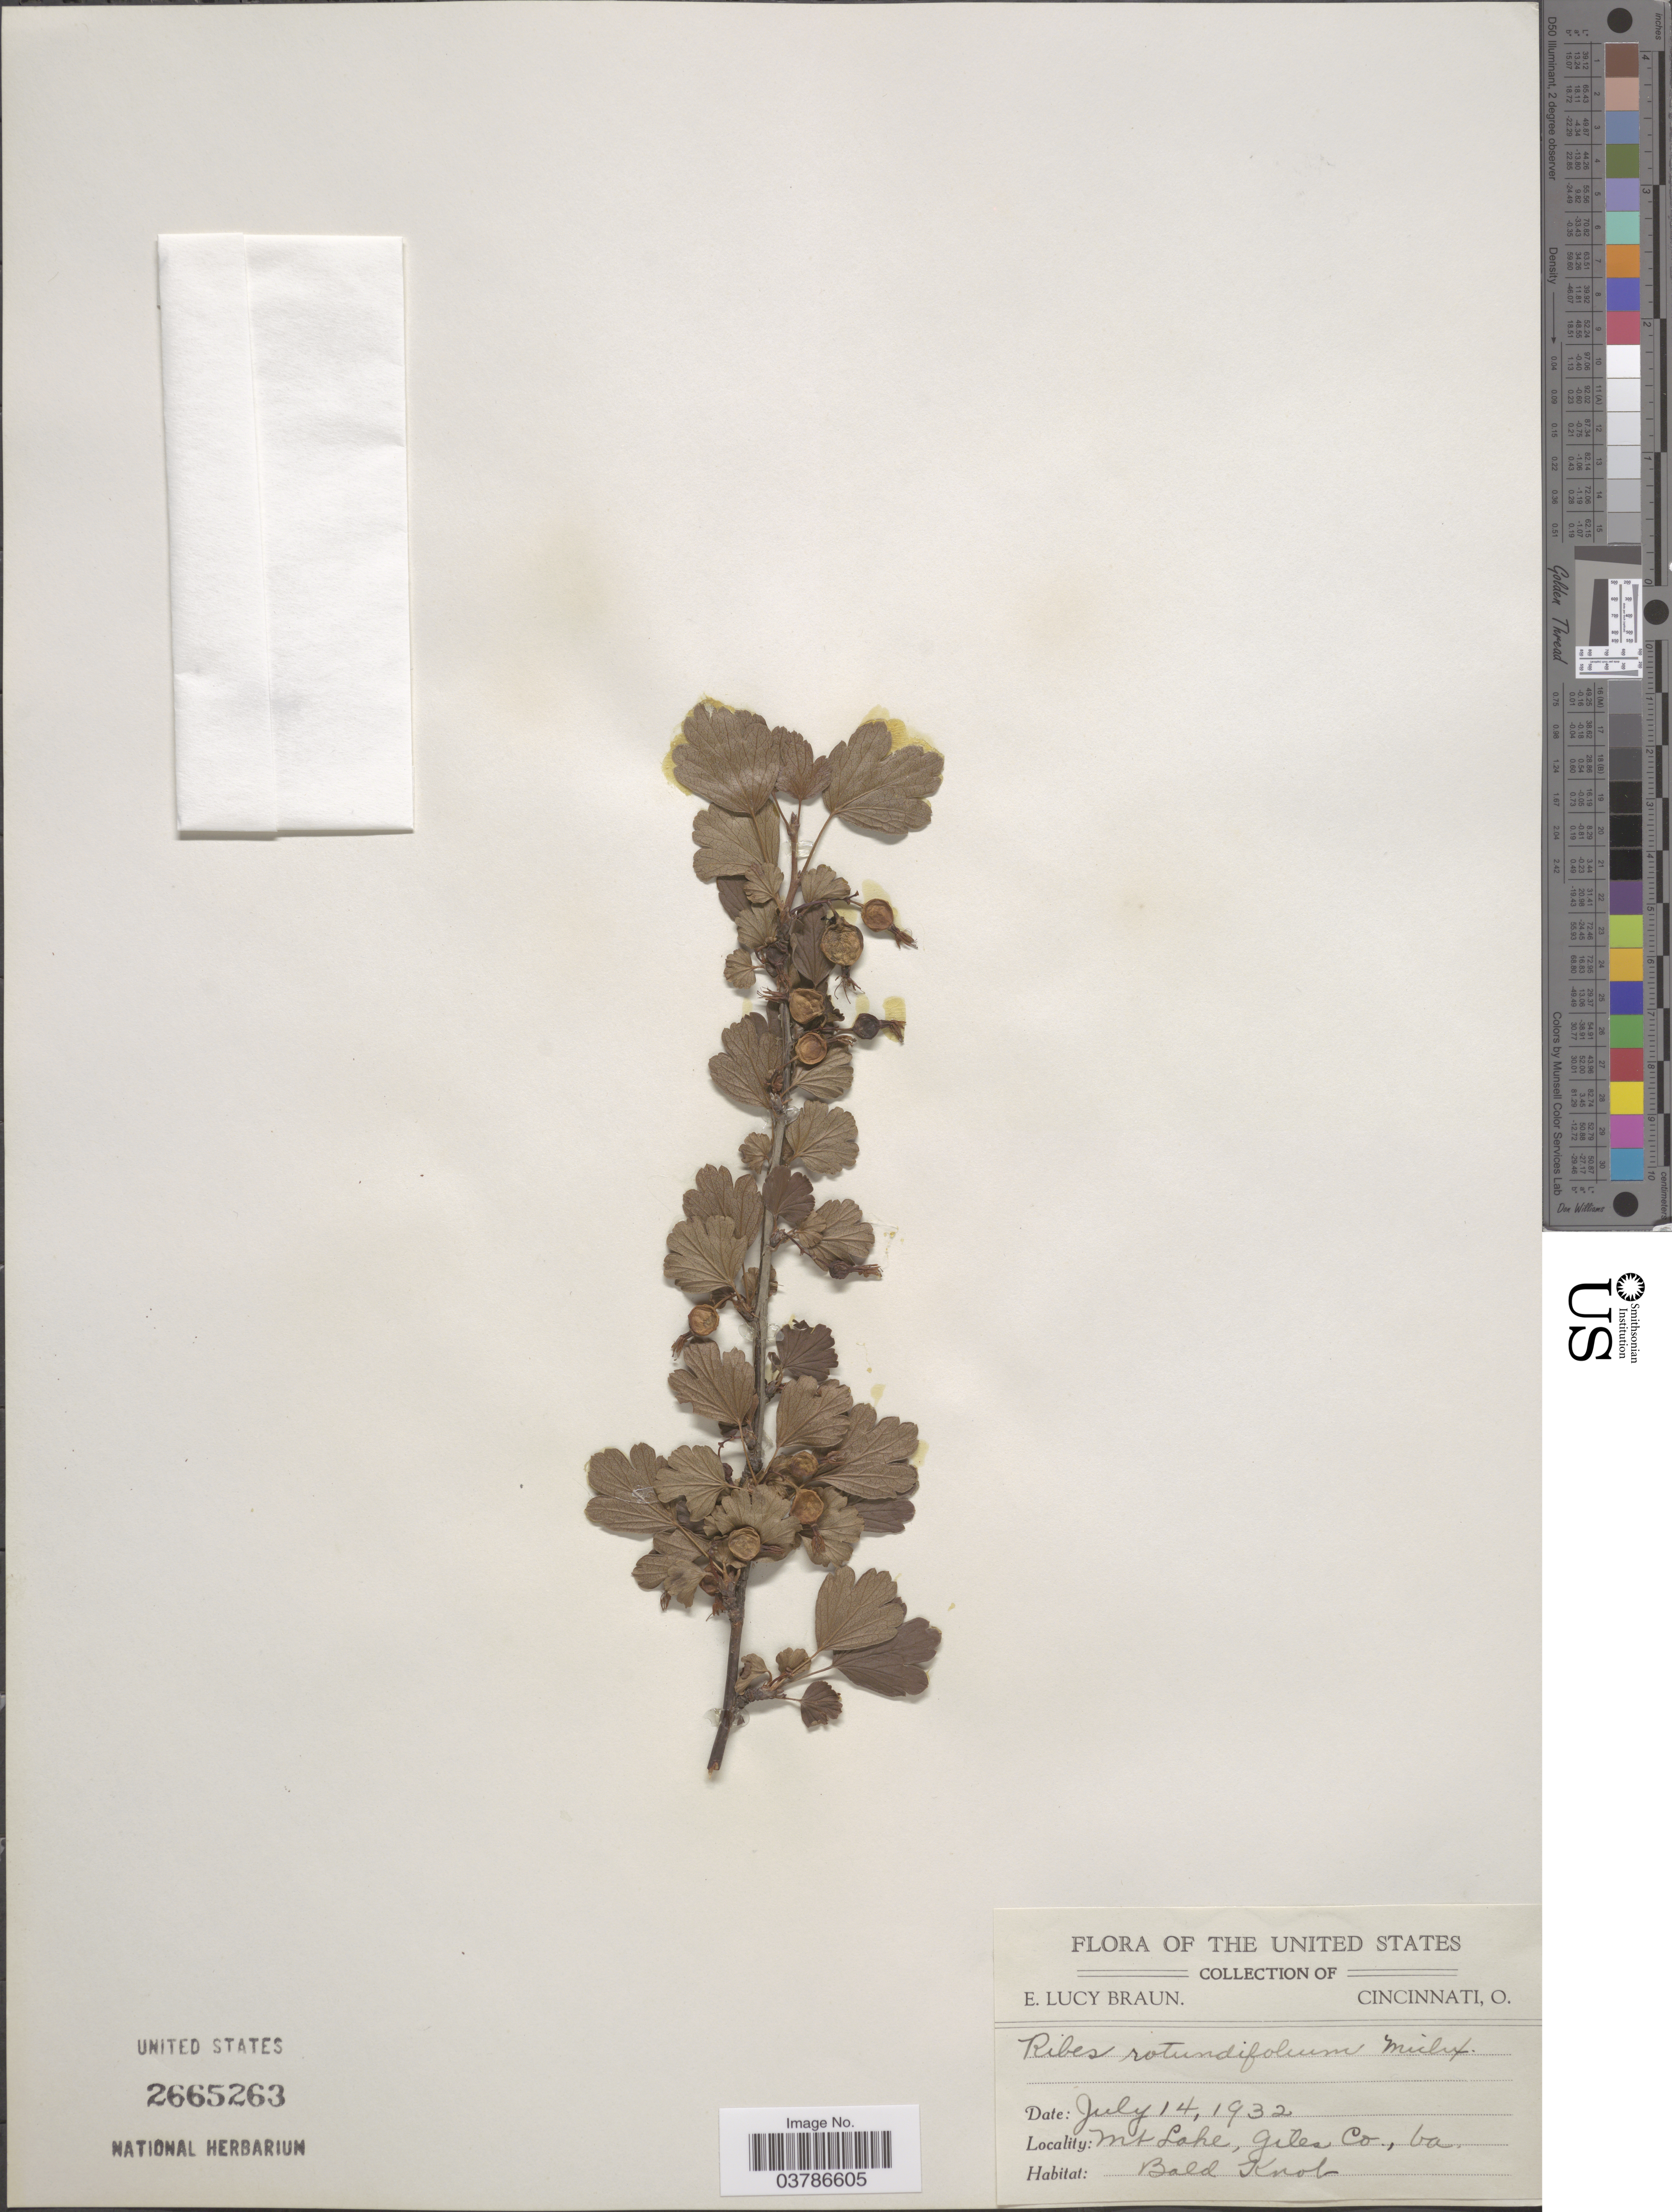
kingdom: Plantae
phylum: Tracheophyta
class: Magnoliopsida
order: Saxifragales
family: Grossulariaceae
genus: Ribes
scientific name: Ribes rotundifolium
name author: Michx.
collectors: E. L. Braun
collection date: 1932-07-14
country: United States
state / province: Virginia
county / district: Giles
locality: Mt Lake, Giles Co. Ball Knob.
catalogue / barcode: US 2665263